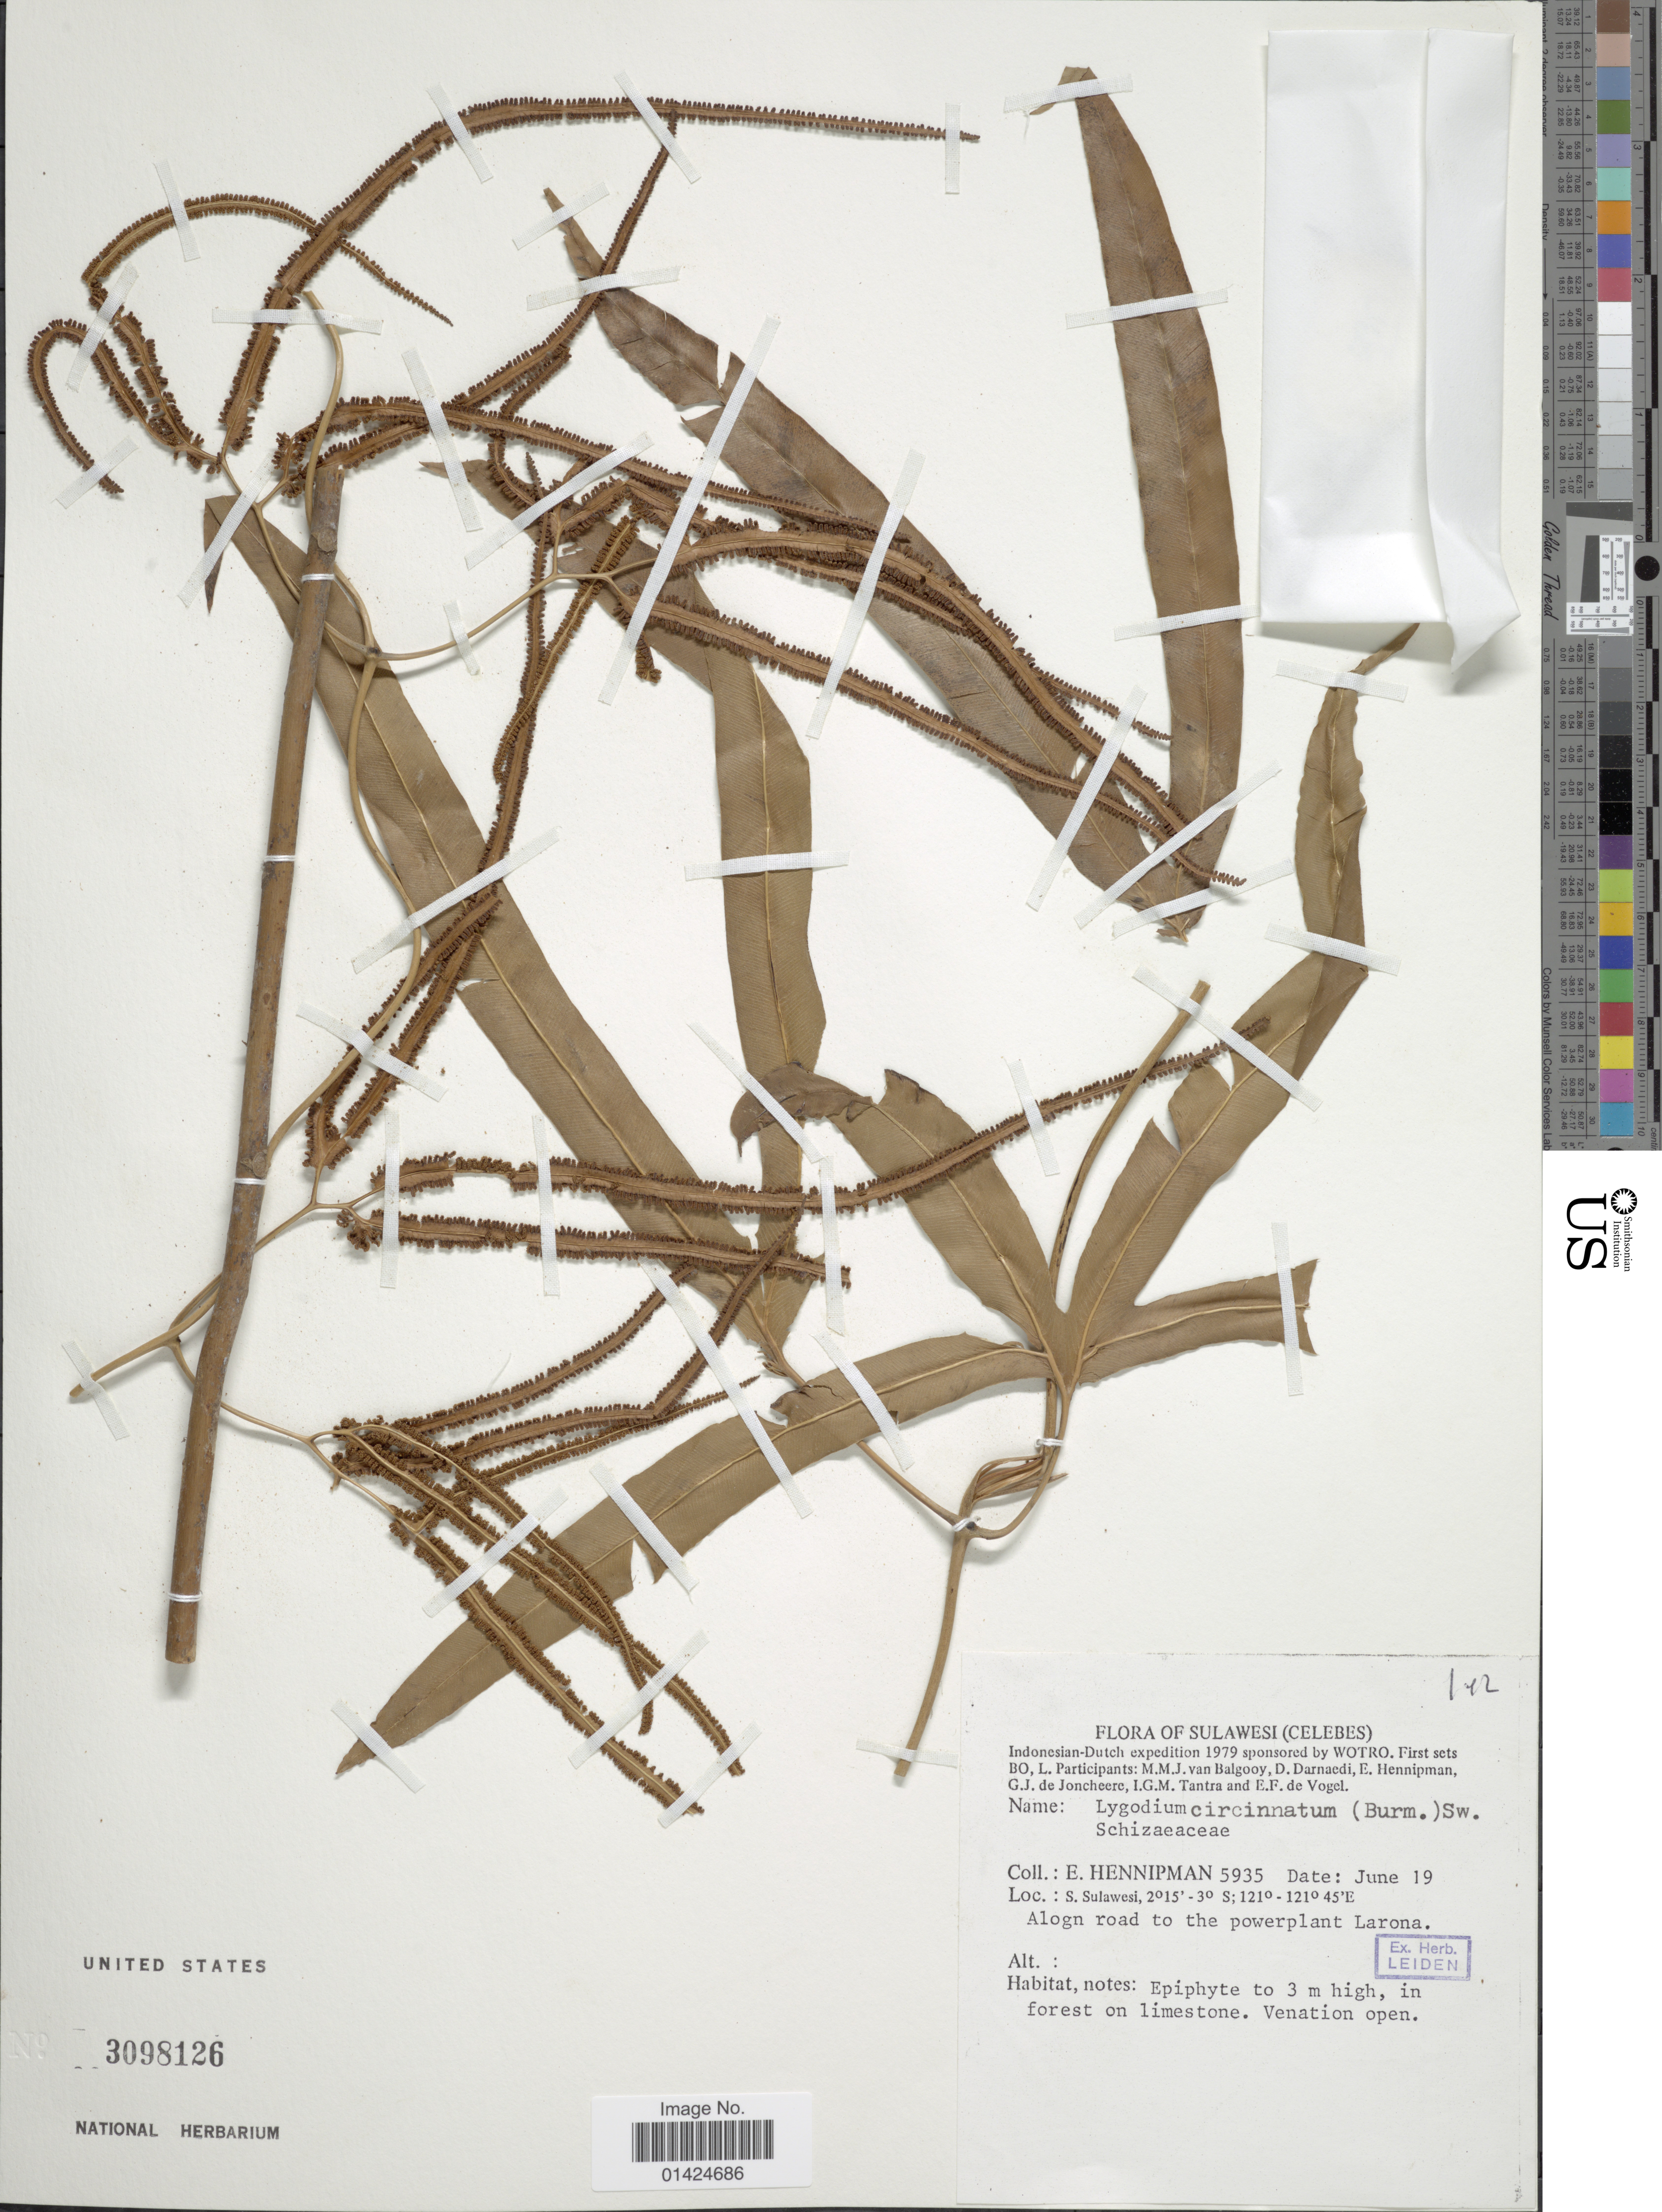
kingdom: Plantae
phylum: Tracheophyta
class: Polypodiopsida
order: Schizaeales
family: Lygodiaceae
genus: Lygodium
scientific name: Lygodium circinnatum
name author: (Burm. f.) Sw.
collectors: E. Hennipman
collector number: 5935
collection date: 1979-06-19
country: Indonesia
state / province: Sulawesi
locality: Celebes. S. Sulawesi. Along road to the powerplant Larona.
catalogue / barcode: US 3098126